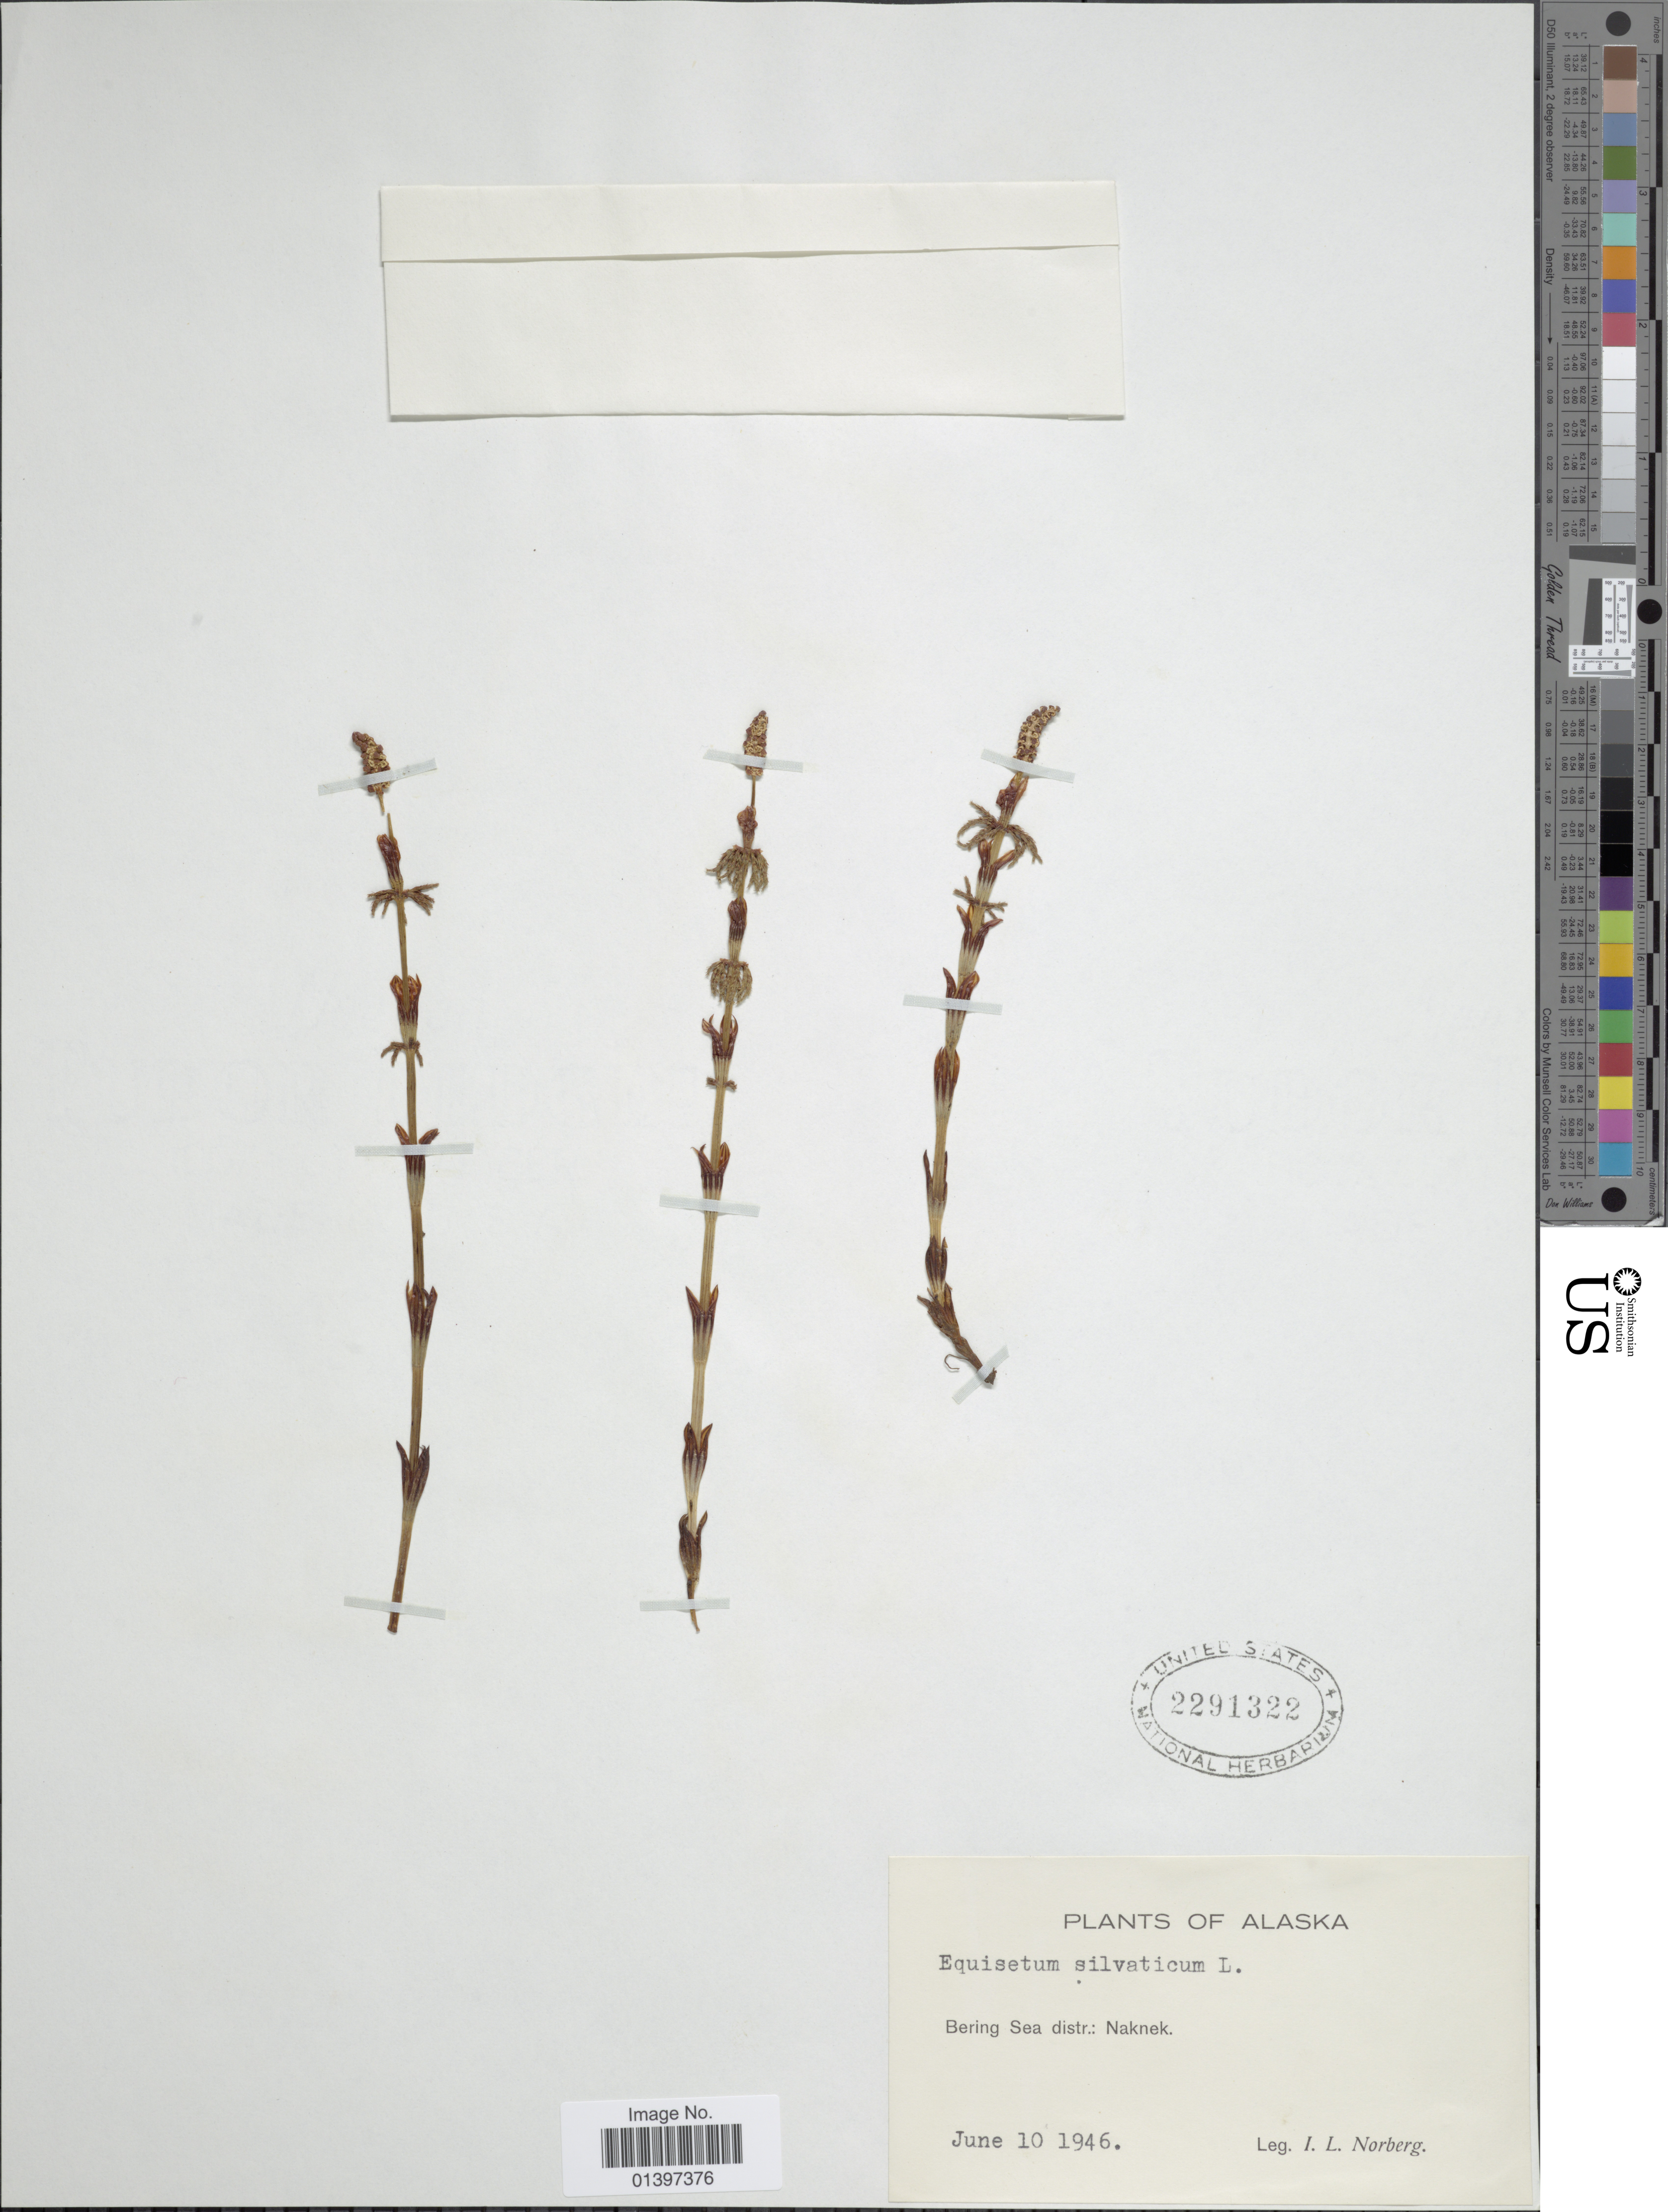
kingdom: Plantae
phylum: Tracheophyta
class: Polypodiopsida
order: Equisetales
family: Equisetaceae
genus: Equisetum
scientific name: Equisetum sylvaticum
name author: L.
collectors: I. Norberg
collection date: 1946-06-10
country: United States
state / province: Alaska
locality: Bering Sea distr.: Naknek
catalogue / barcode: US 2291322